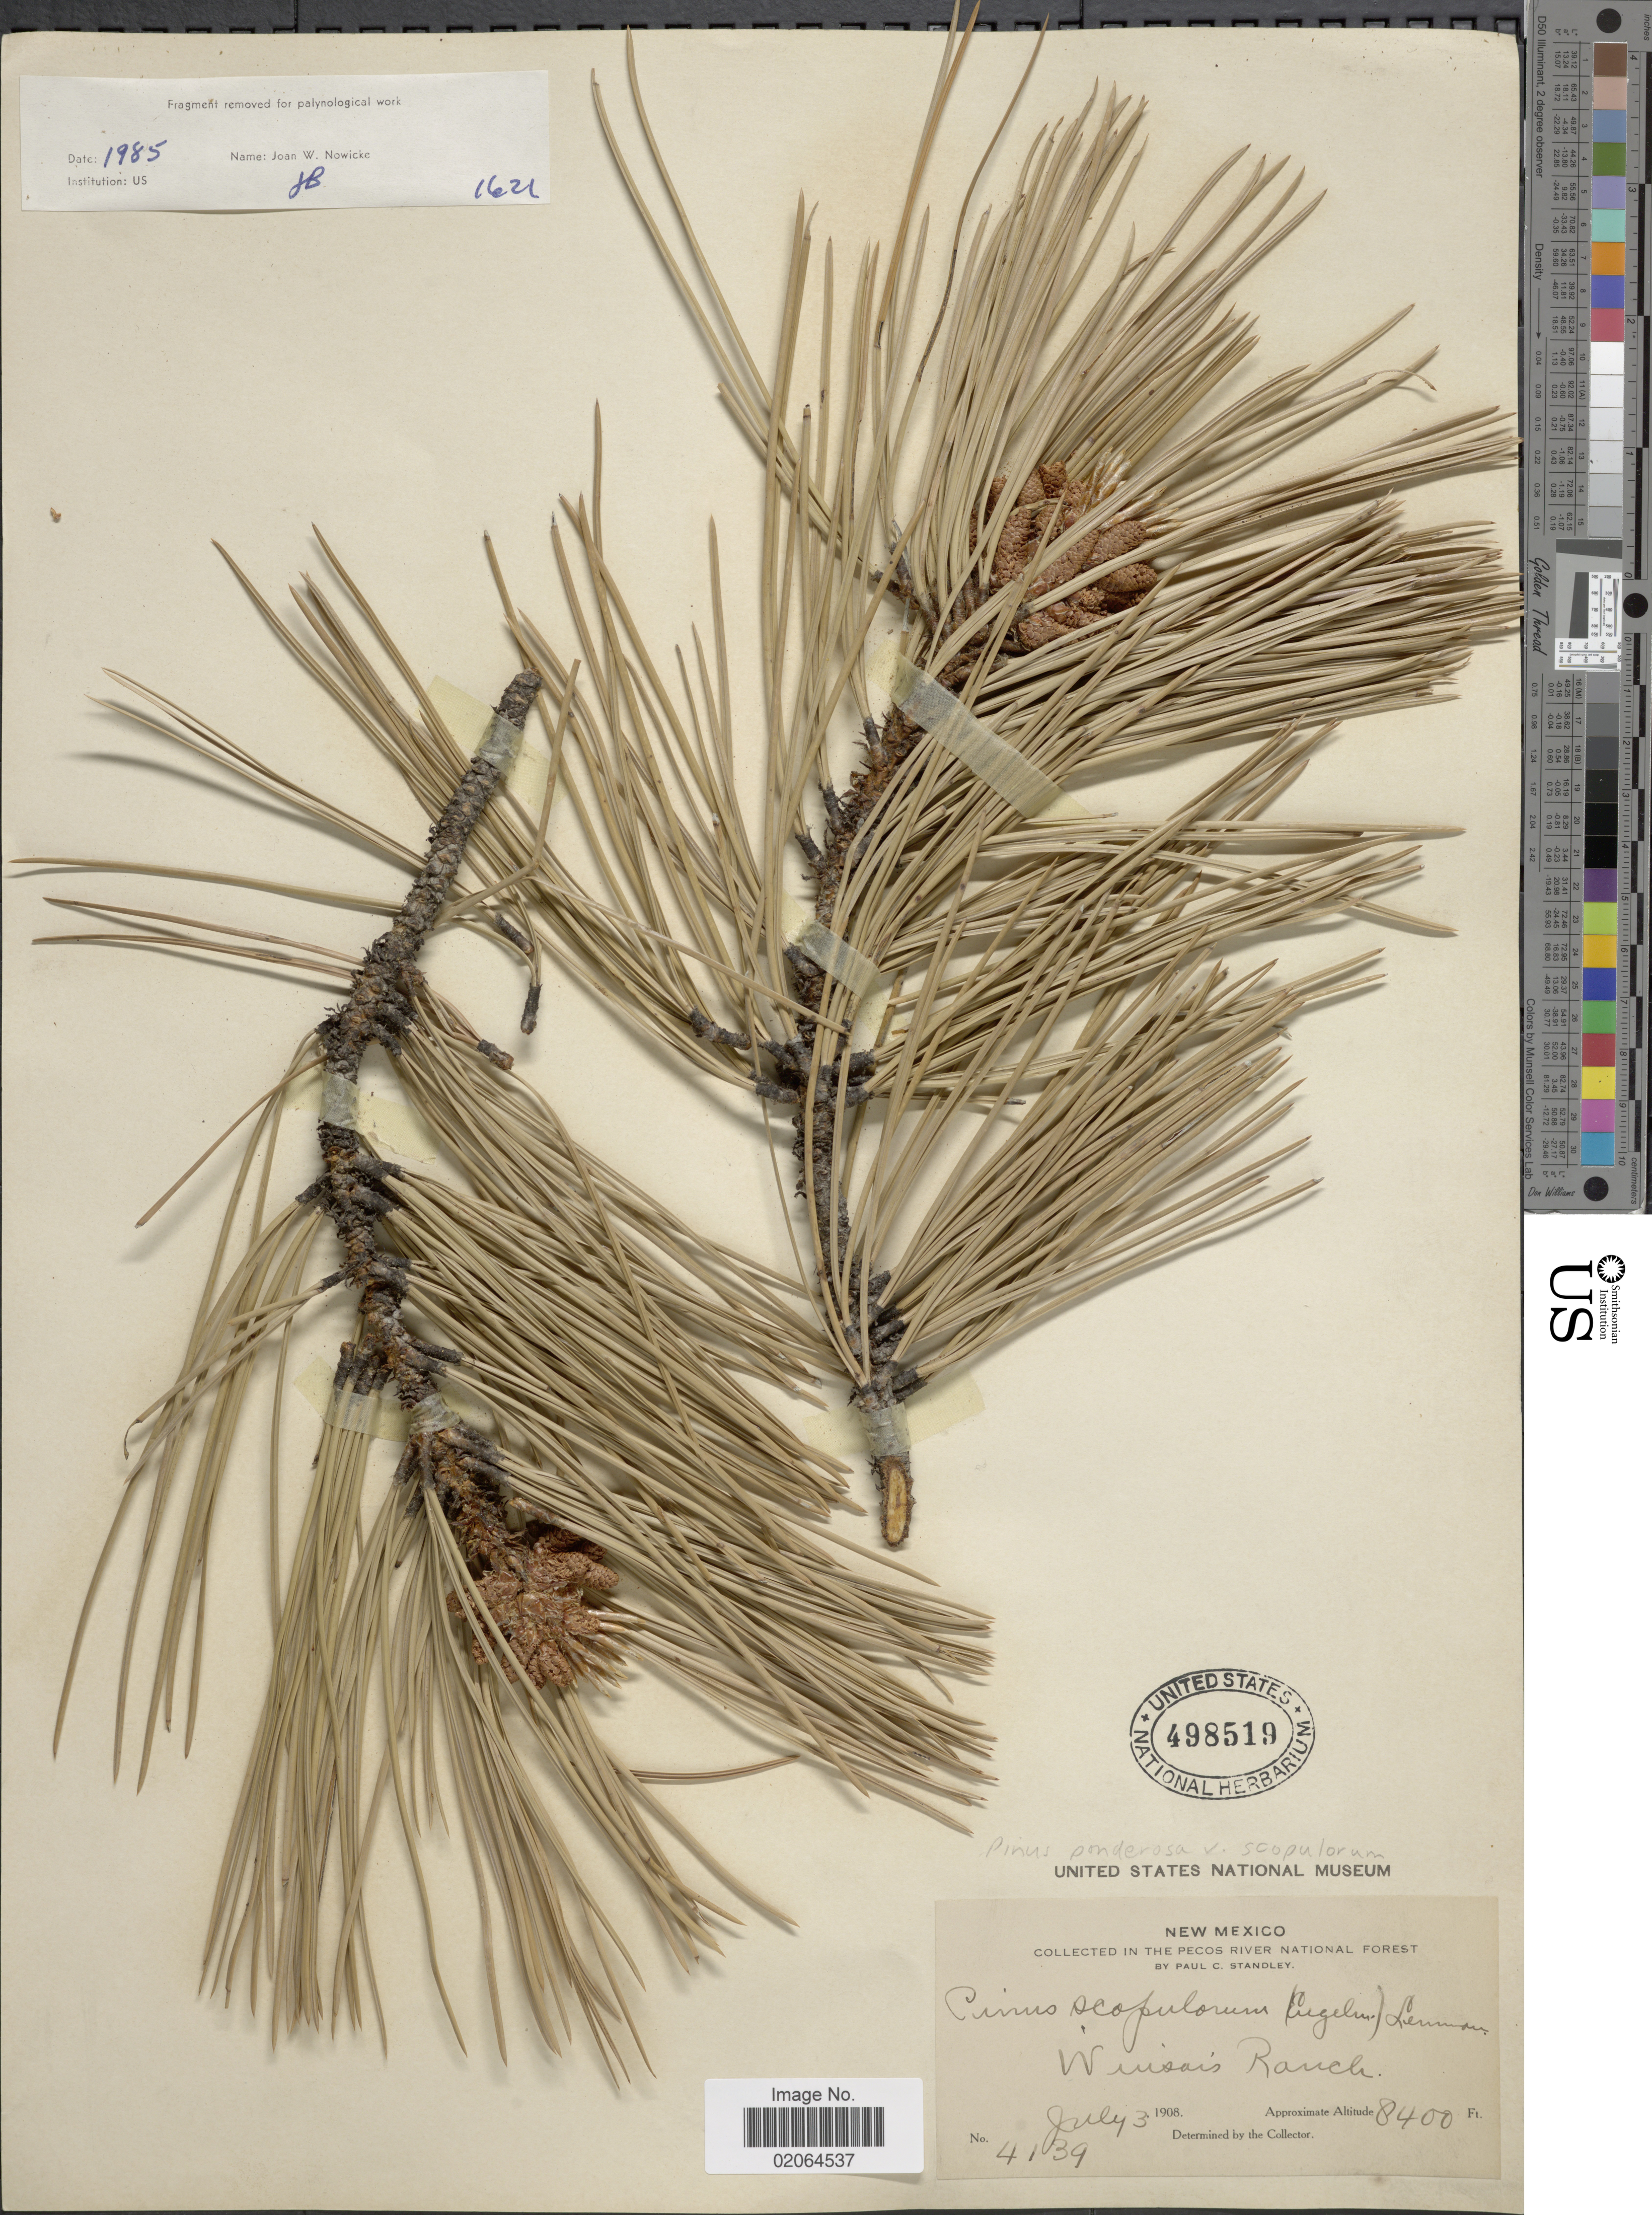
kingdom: Plantae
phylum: Tracheophyta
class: Pinopsida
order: Pinales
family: Pinaceae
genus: Pinus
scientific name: Pinus ponderosa var. scopulorum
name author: Engelm.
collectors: P. C. Standley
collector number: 4139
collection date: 1908-07-03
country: United States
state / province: New Mexico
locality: The Pecos River National Forest, Winsor's Ranch.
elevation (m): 2560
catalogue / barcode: US 498519